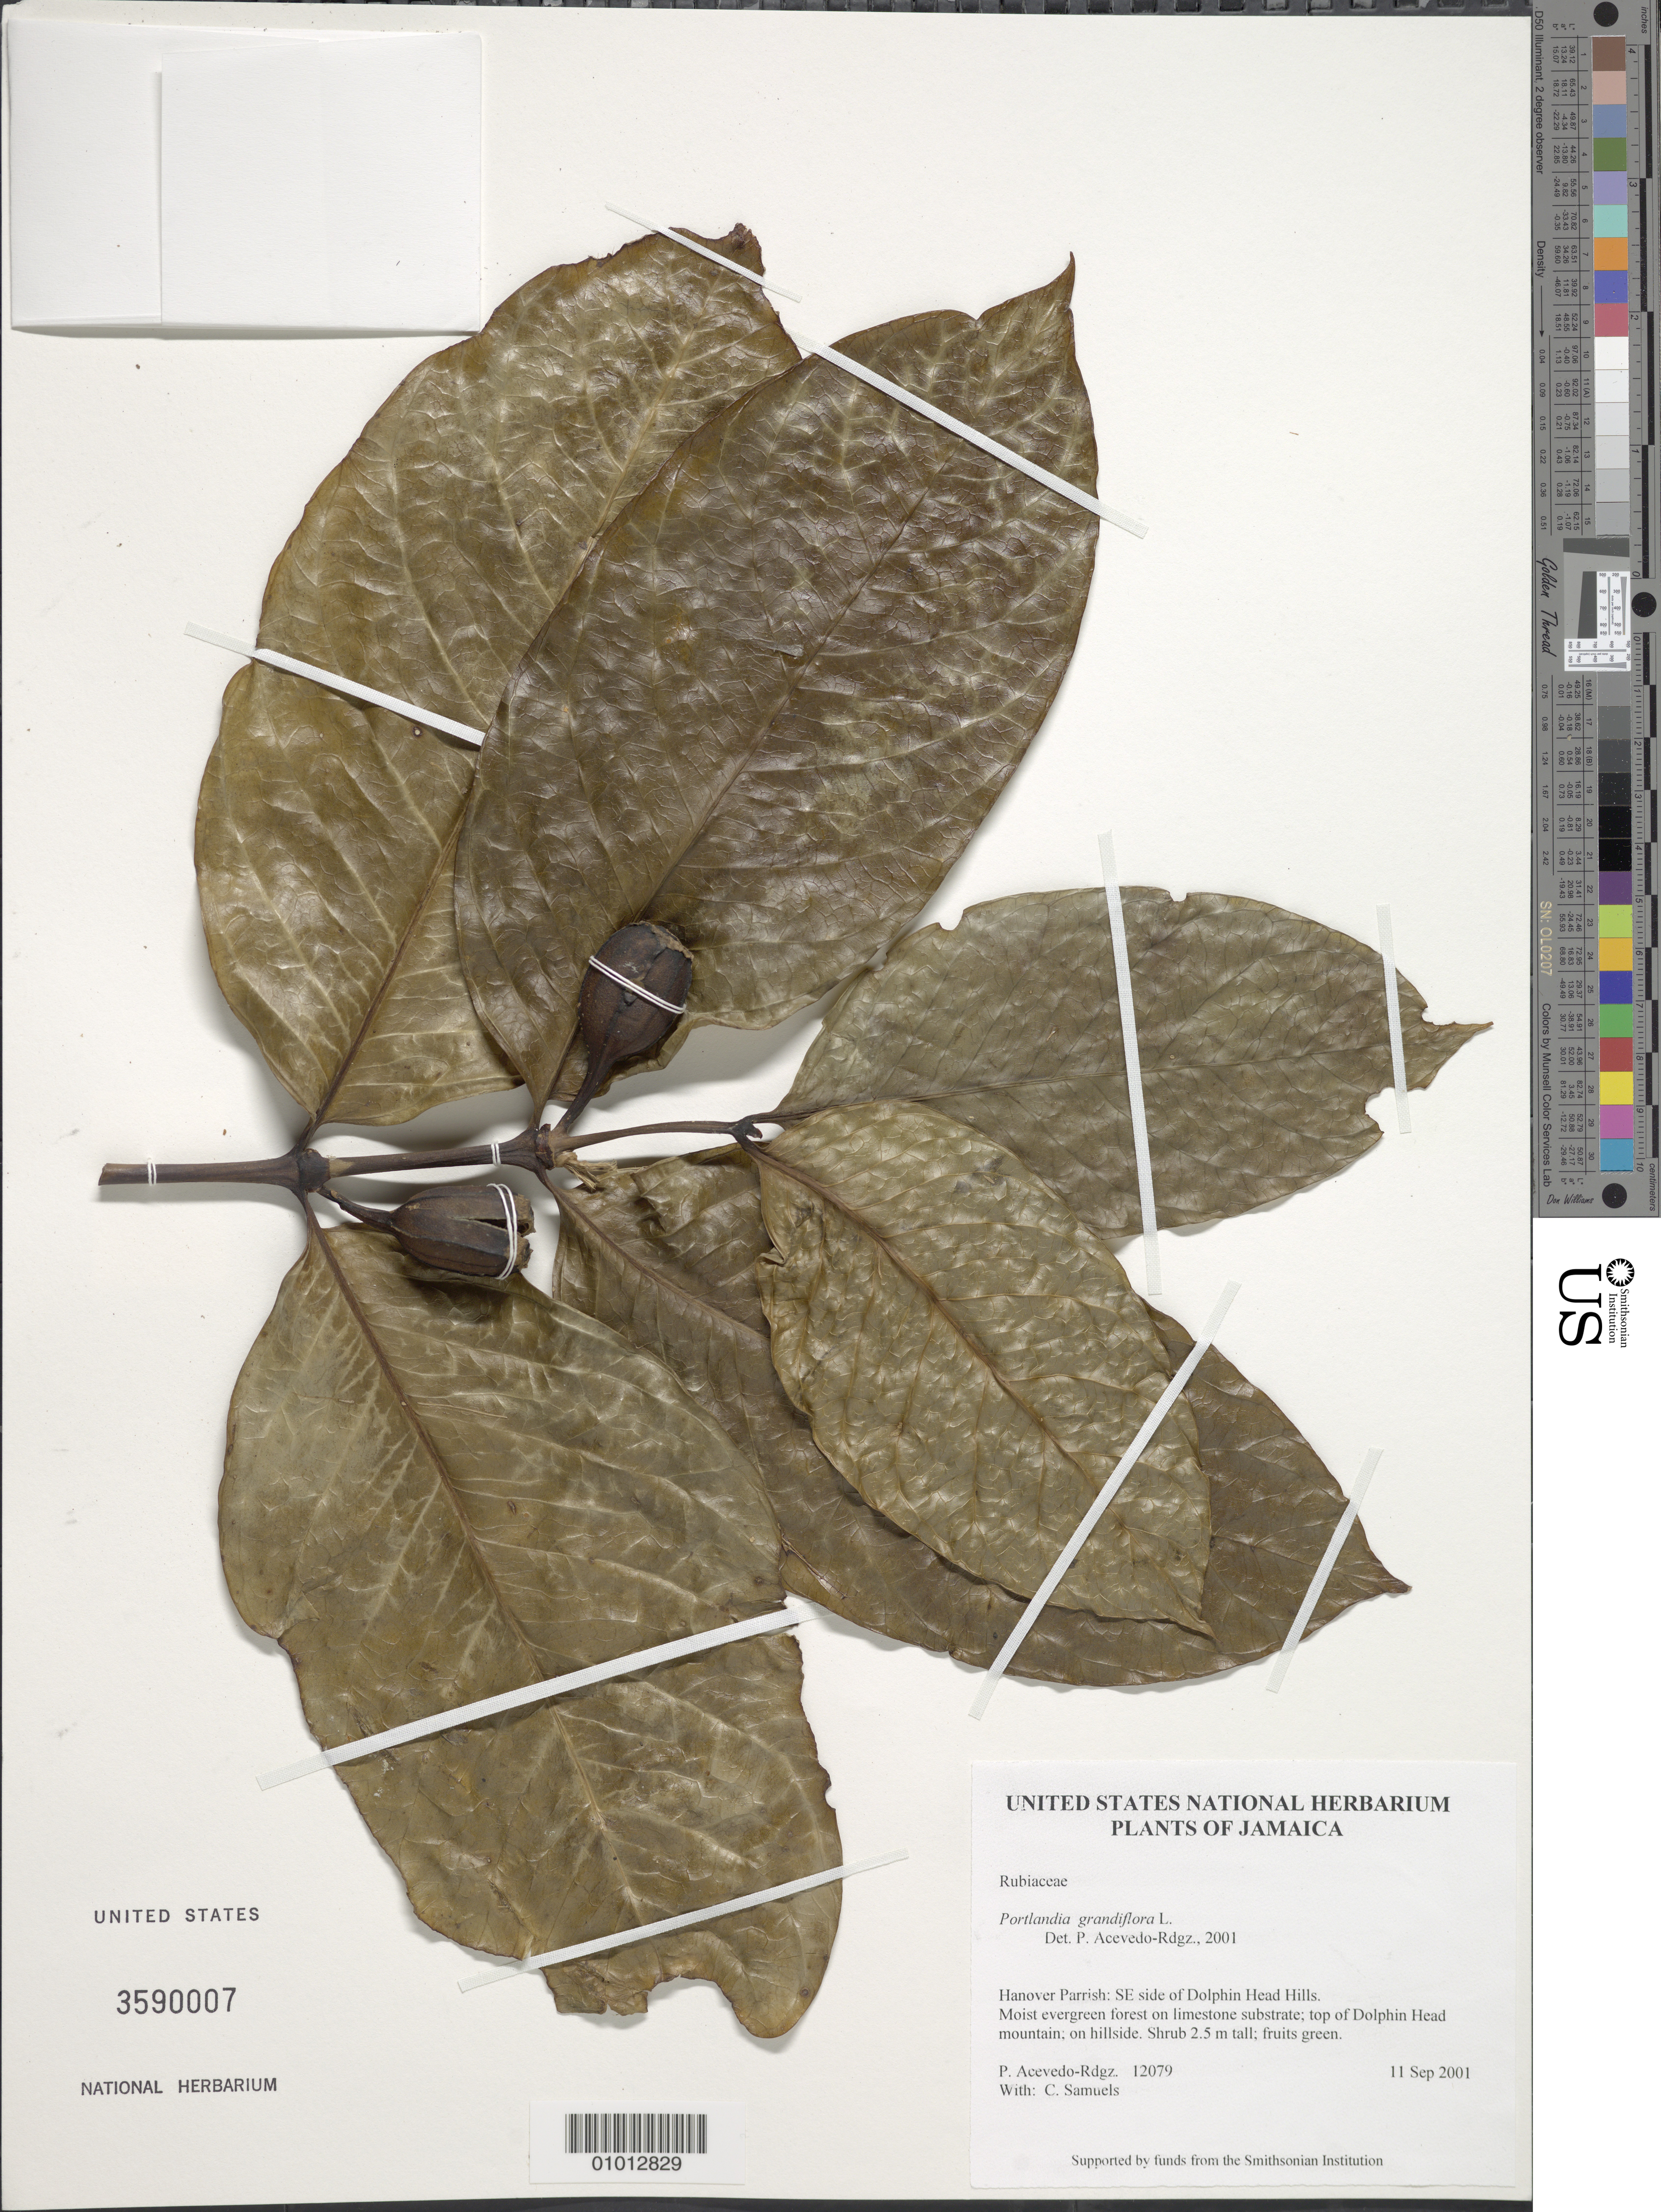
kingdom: Plantae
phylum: Tracheophyta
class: Magnoliopsida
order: Gentianales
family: Rubiaceae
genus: Portlandia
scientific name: Portlandia grandiflora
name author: L.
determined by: Acevedo-Rodríguez, P., (BOT), Smithsonian Institution - National Museum of Natural History (UNITED STATES)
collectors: P. Acevedo-Rodr. & C. Samuels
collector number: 12079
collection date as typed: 11 Sep 2001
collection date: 2001-09-11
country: Jamaica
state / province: Hanover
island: Jamaica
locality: Hanover Parrish: SE side of Dolphin Head Hills.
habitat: Moist evergreen forest on limestone substrate; top of Dolphin Head mountain; on hillside.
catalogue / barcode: US 3590007